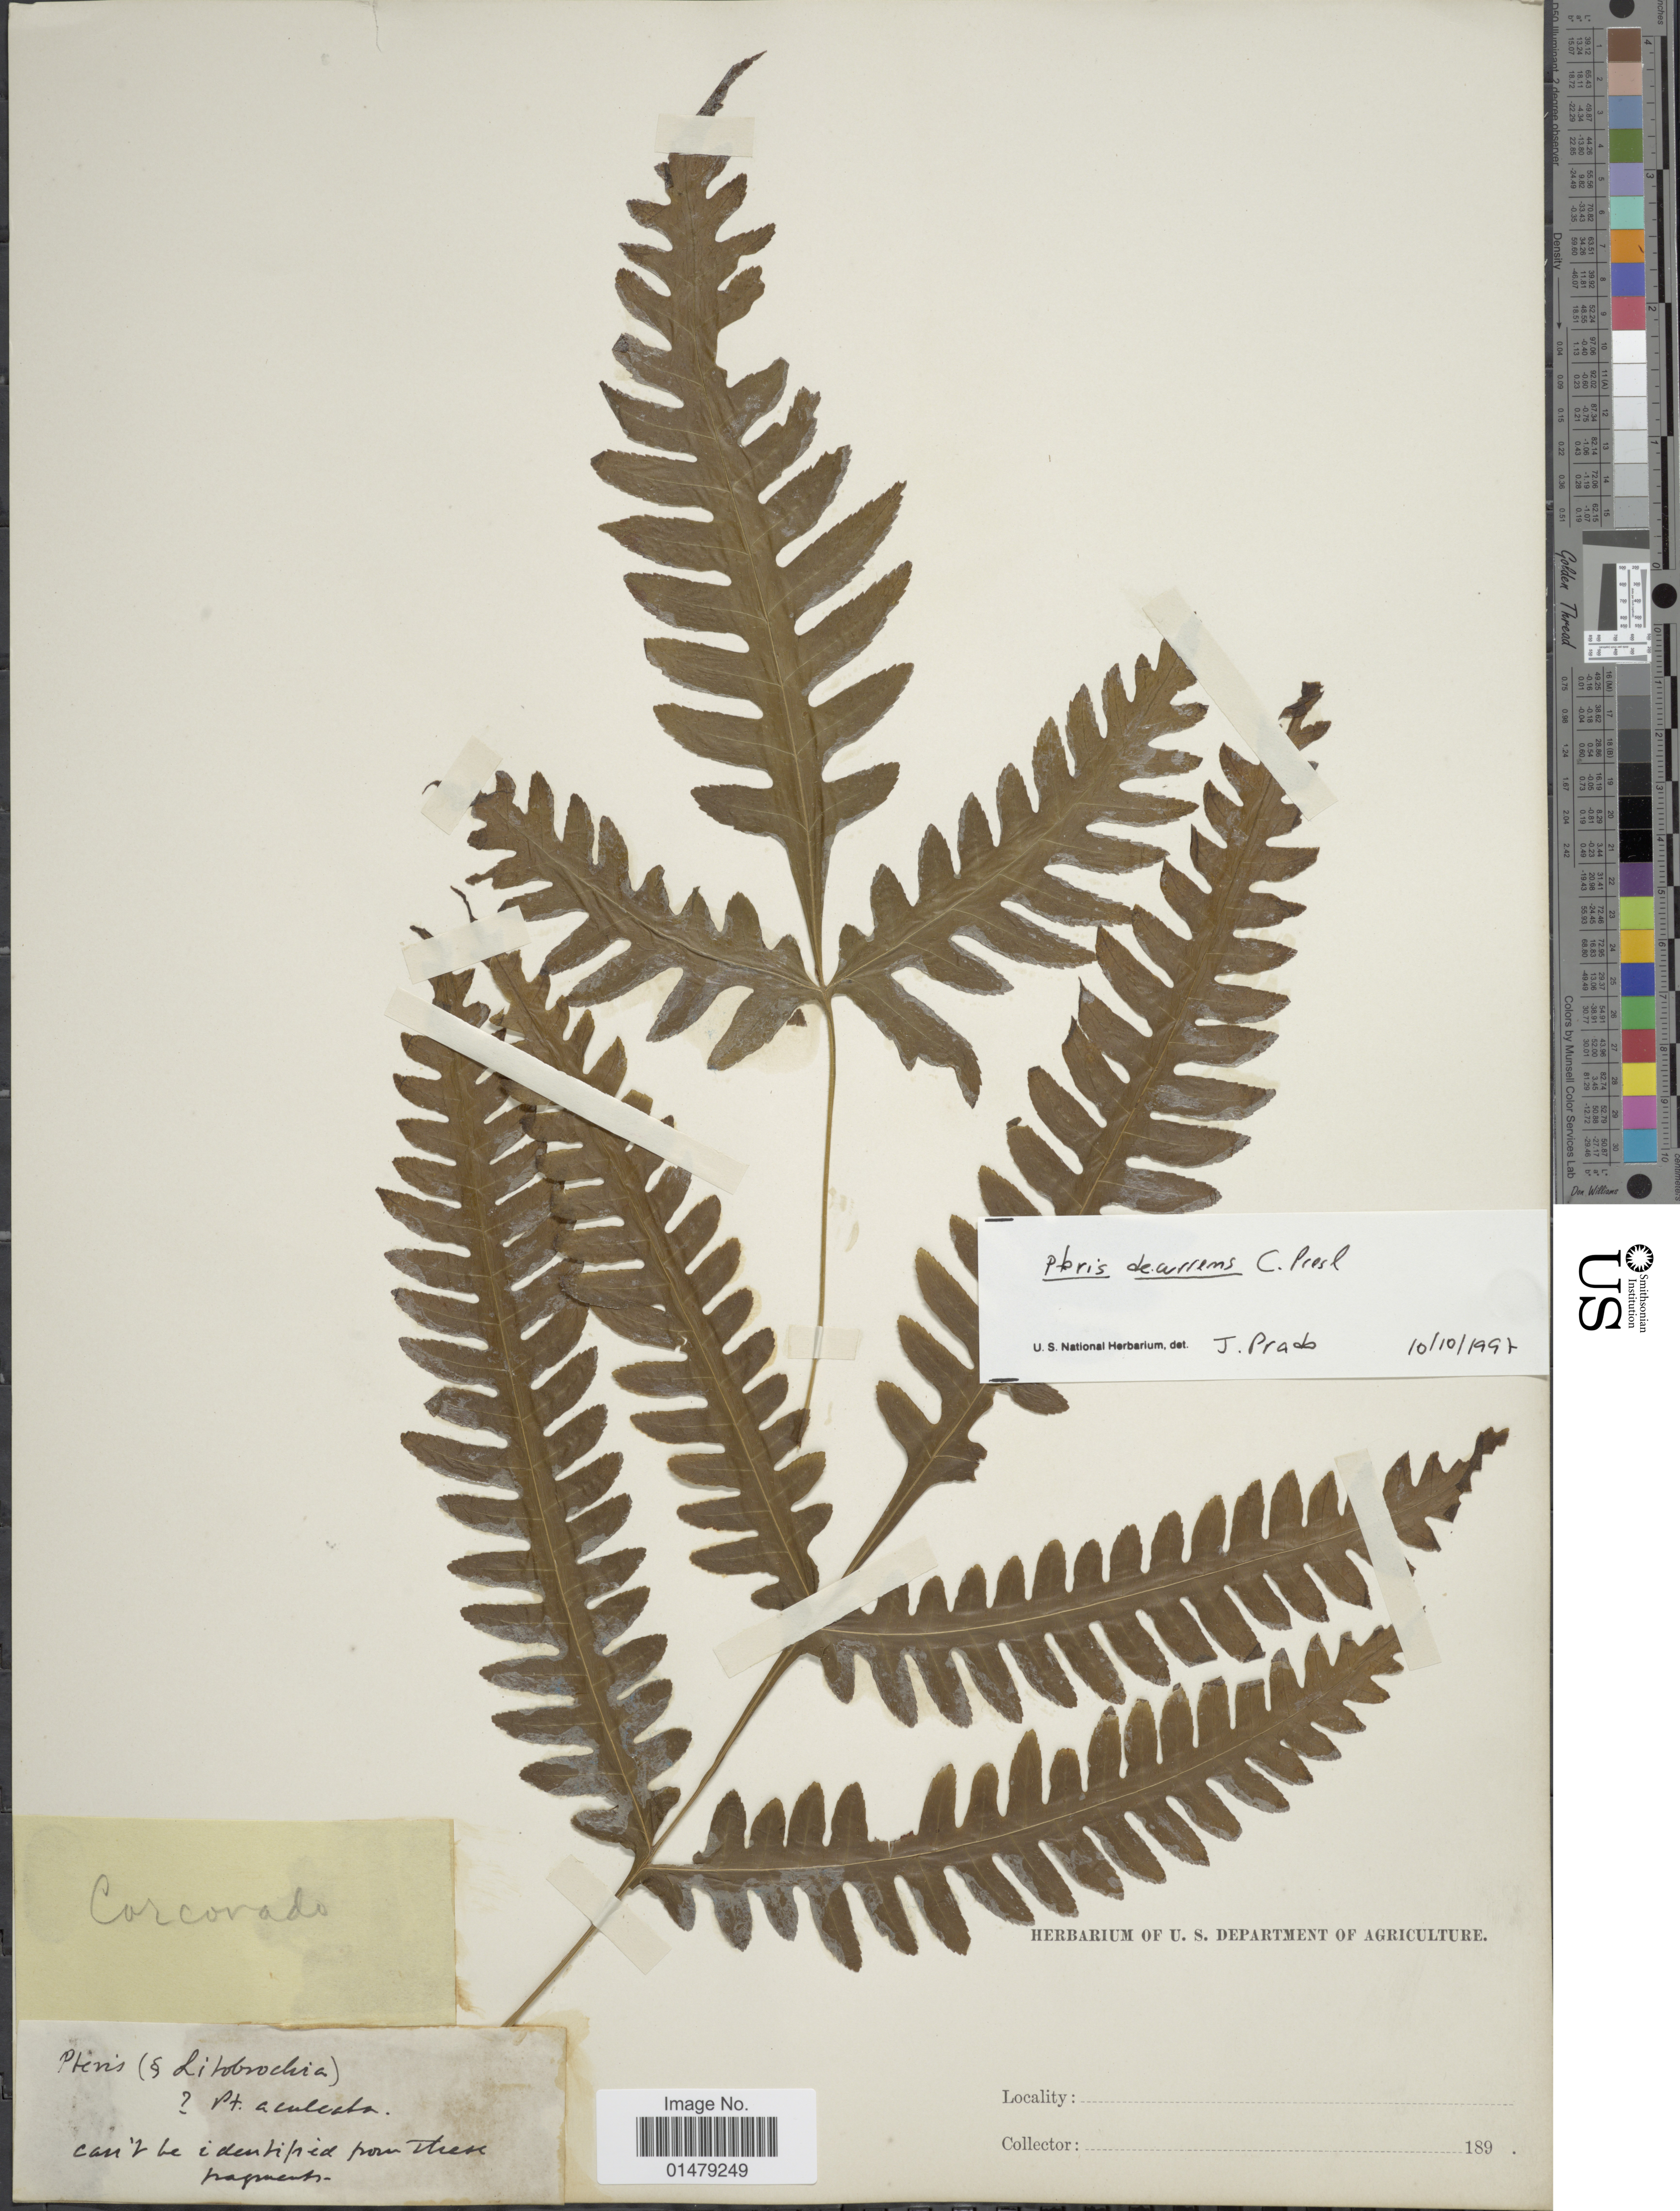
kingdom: Plantae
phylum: Tracheophyta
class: Polypodiopsida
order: Polypodiales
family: Pteridaceae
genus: Pteris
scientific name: Pteris decurrens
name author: C. Presl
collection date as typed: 189?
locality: Corcovado.